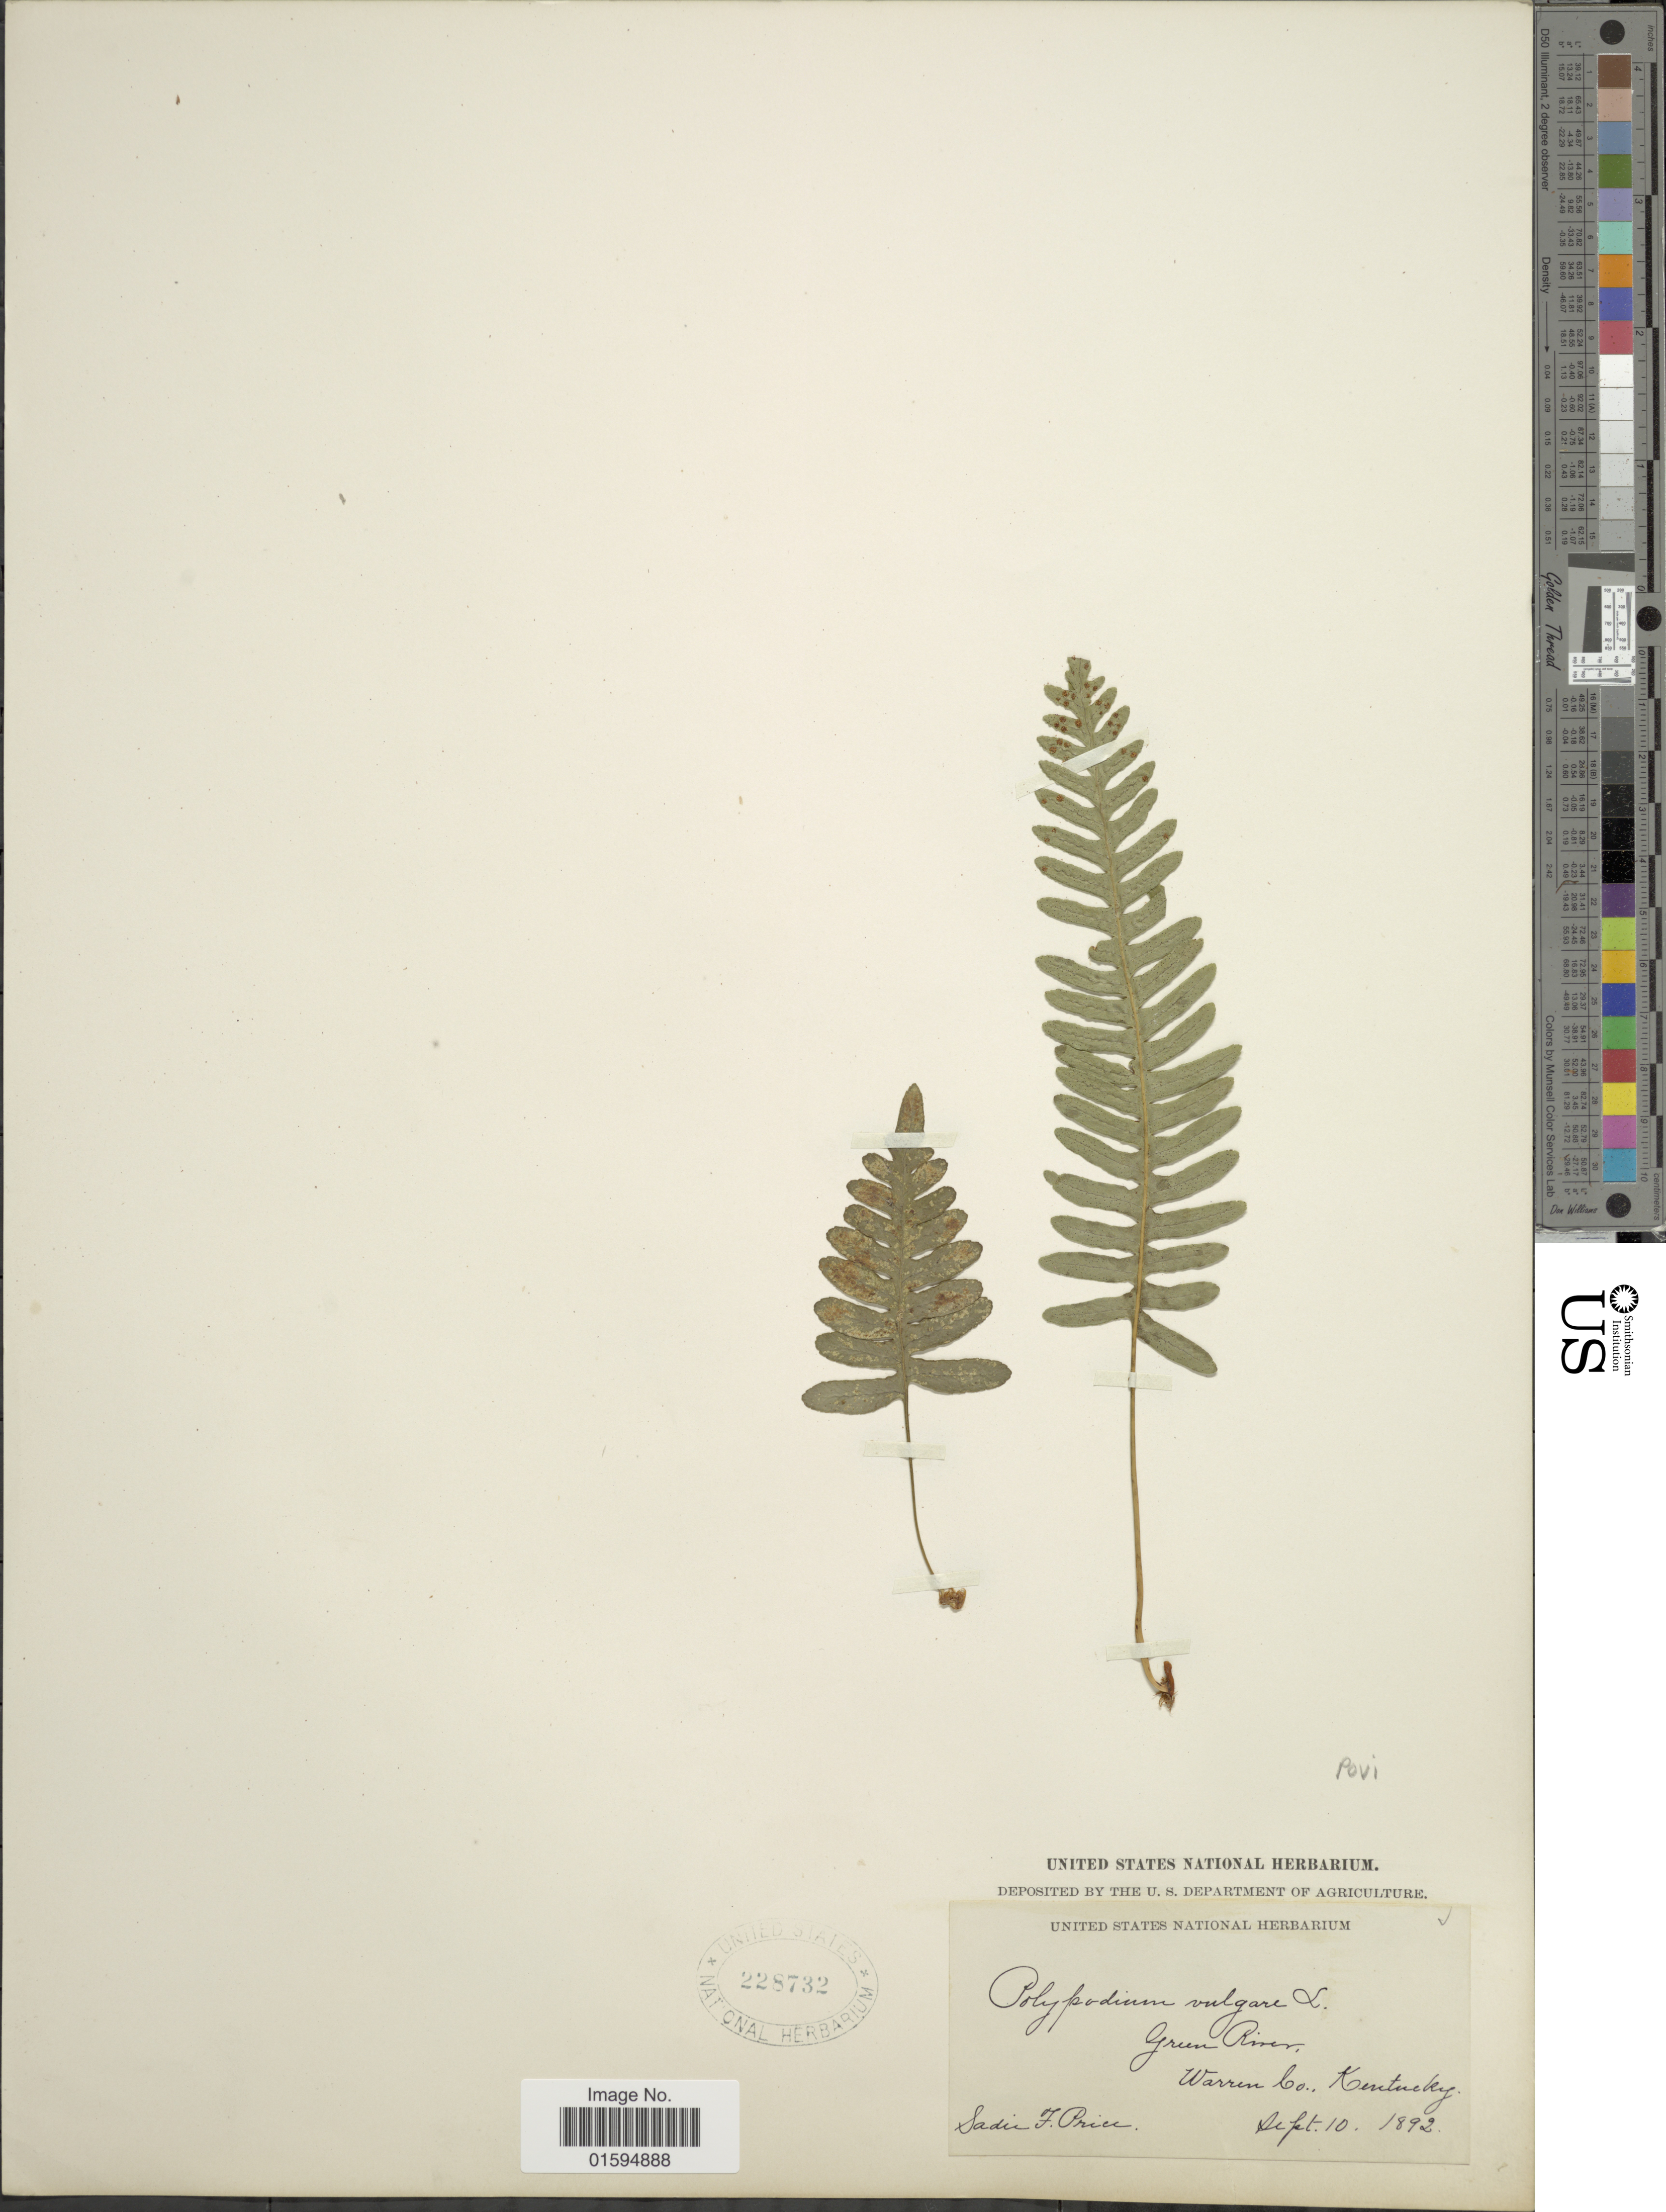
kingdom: Plantae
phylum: Tracheophyta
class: Polypodiopsida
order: Polypodiales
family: Polypodiaceae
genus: Polypodium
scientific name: Polypodium virginianum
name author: L.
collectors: S. Price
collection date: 1892-09-10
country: United States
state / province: Kentucky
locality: Green River Warren Co.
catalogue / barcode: US 228732